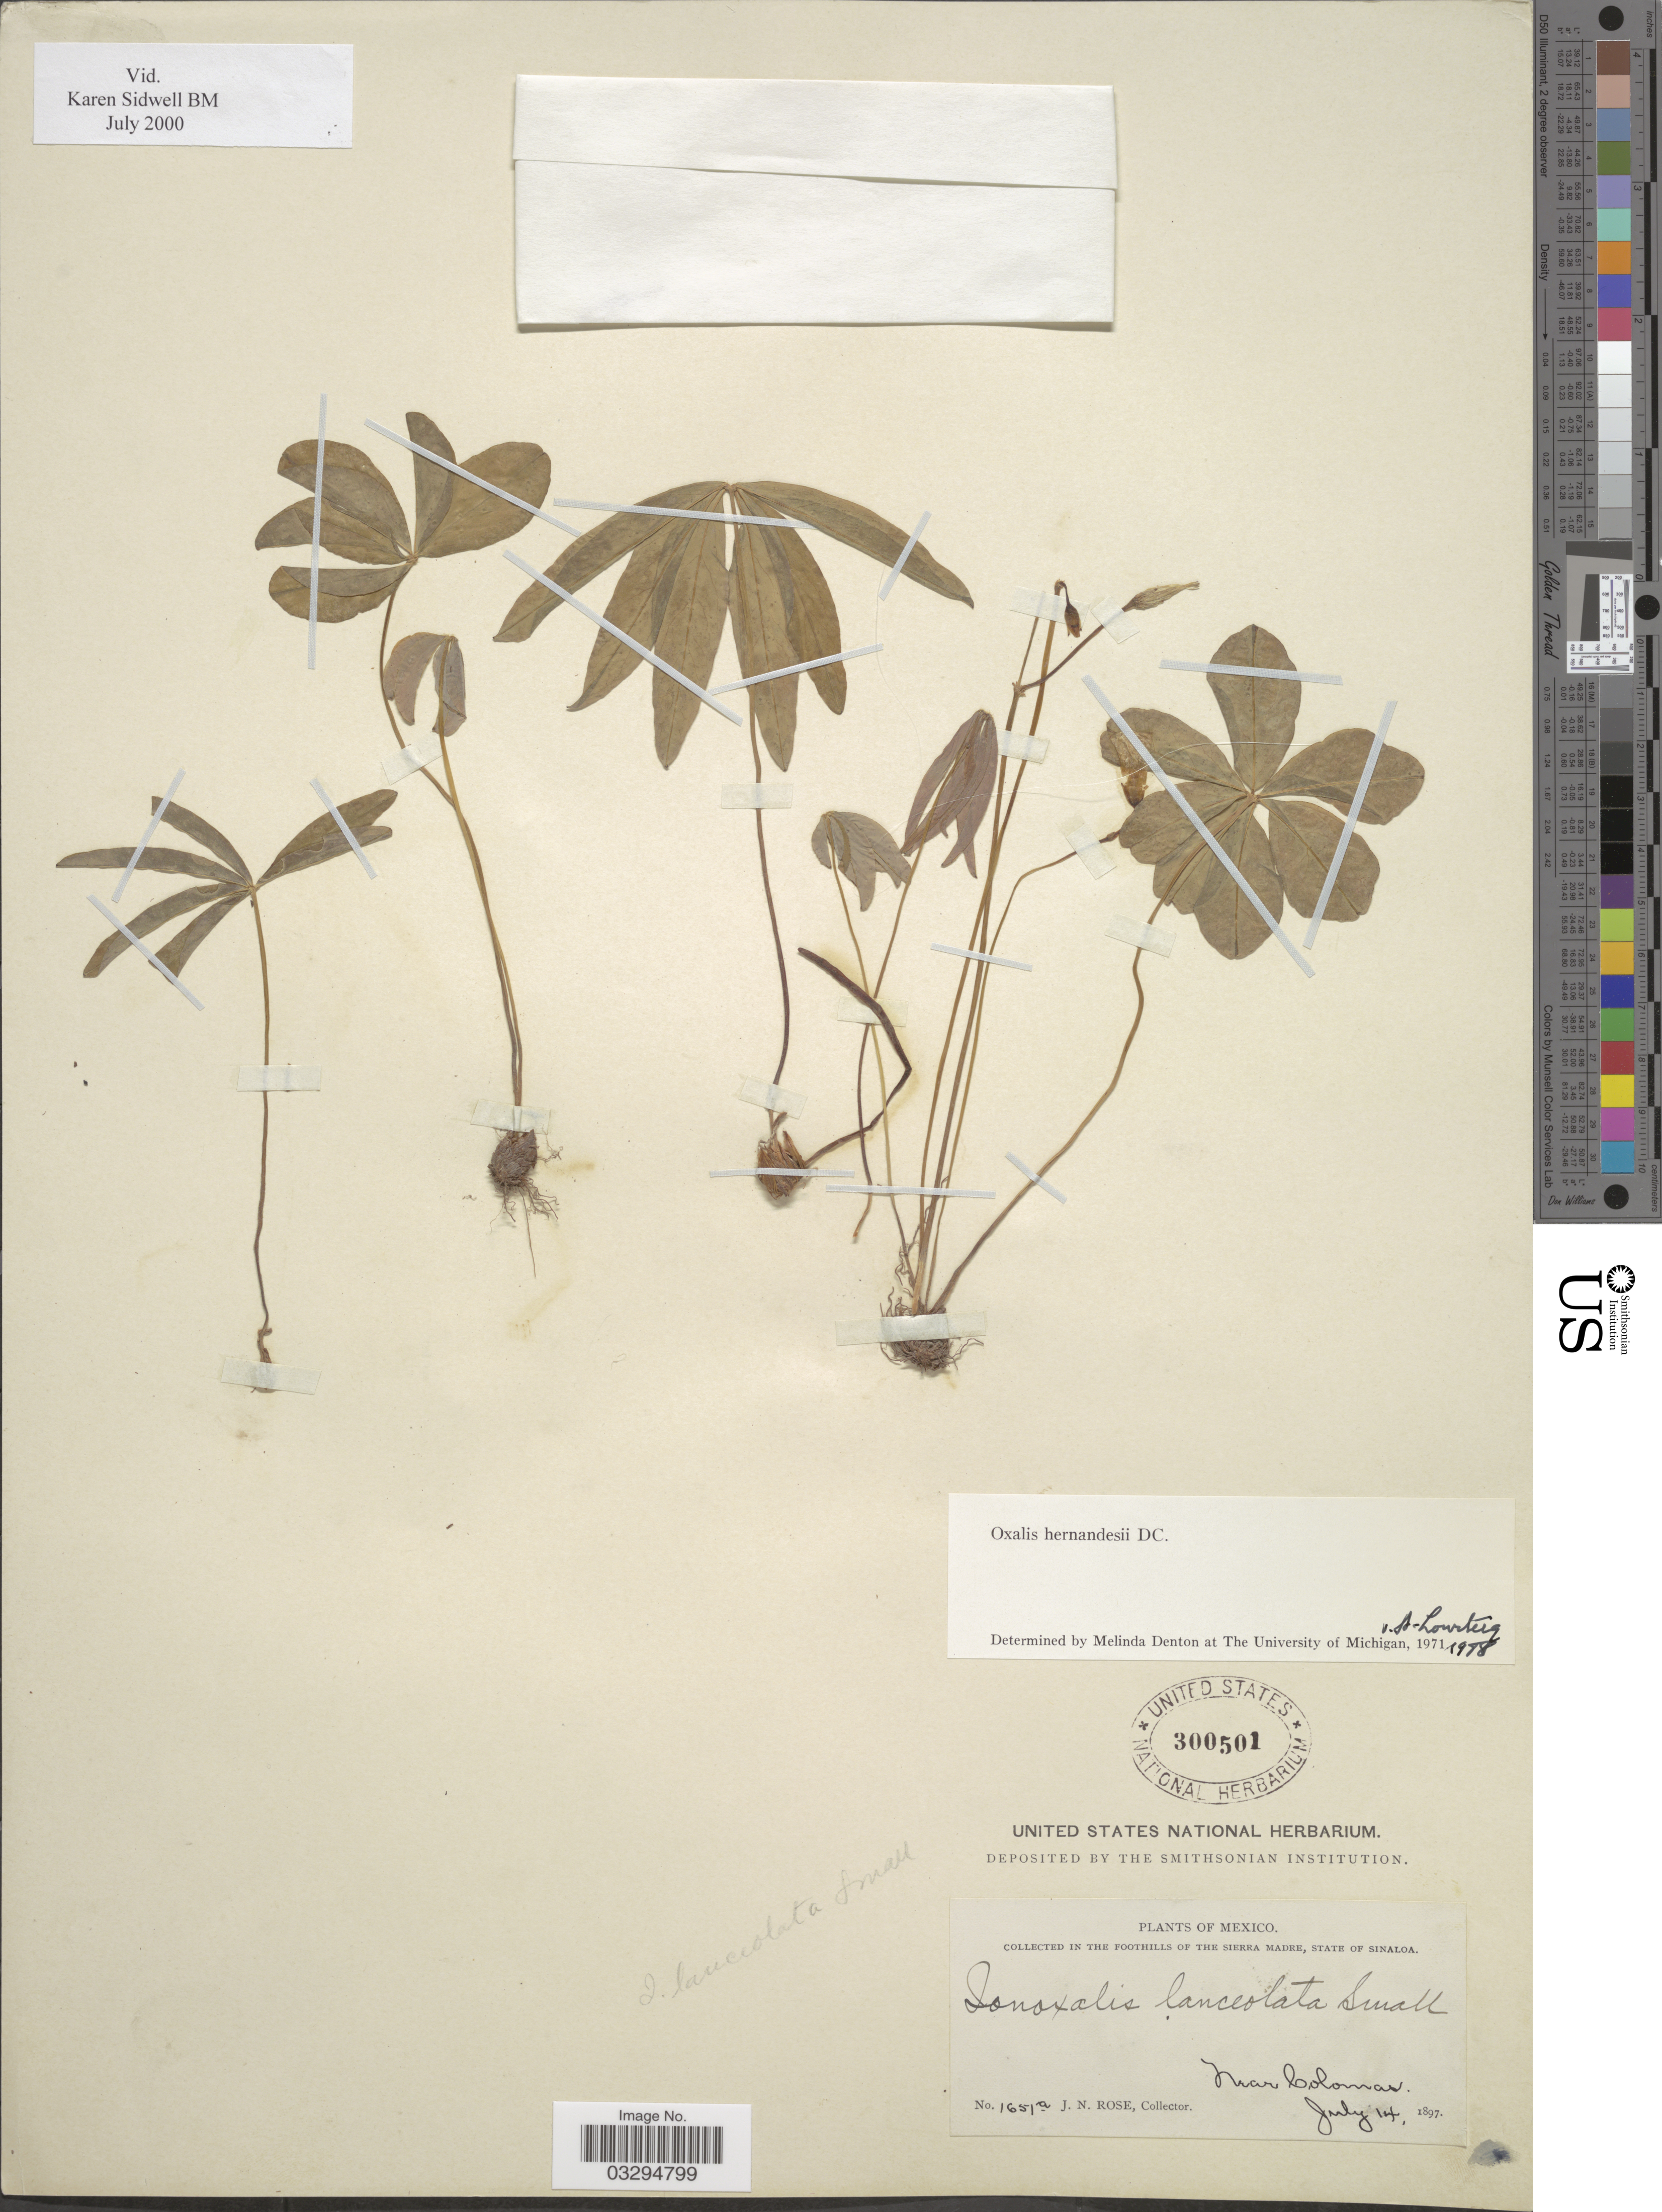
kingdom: Plantae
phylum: Tracheophyta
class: Magnoliopsida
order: Oxalidales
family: Oxalidaceae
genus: Oxalis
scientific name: Oxalis hernandezii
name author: Moc. & Sessé ex DC.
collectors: J. N. Rose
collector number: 1651a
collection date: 1897-07-14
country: Mexico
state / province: Sinaloa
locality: In the foothills of The Sierra Madre, near Colomas.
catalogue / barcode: US 300501